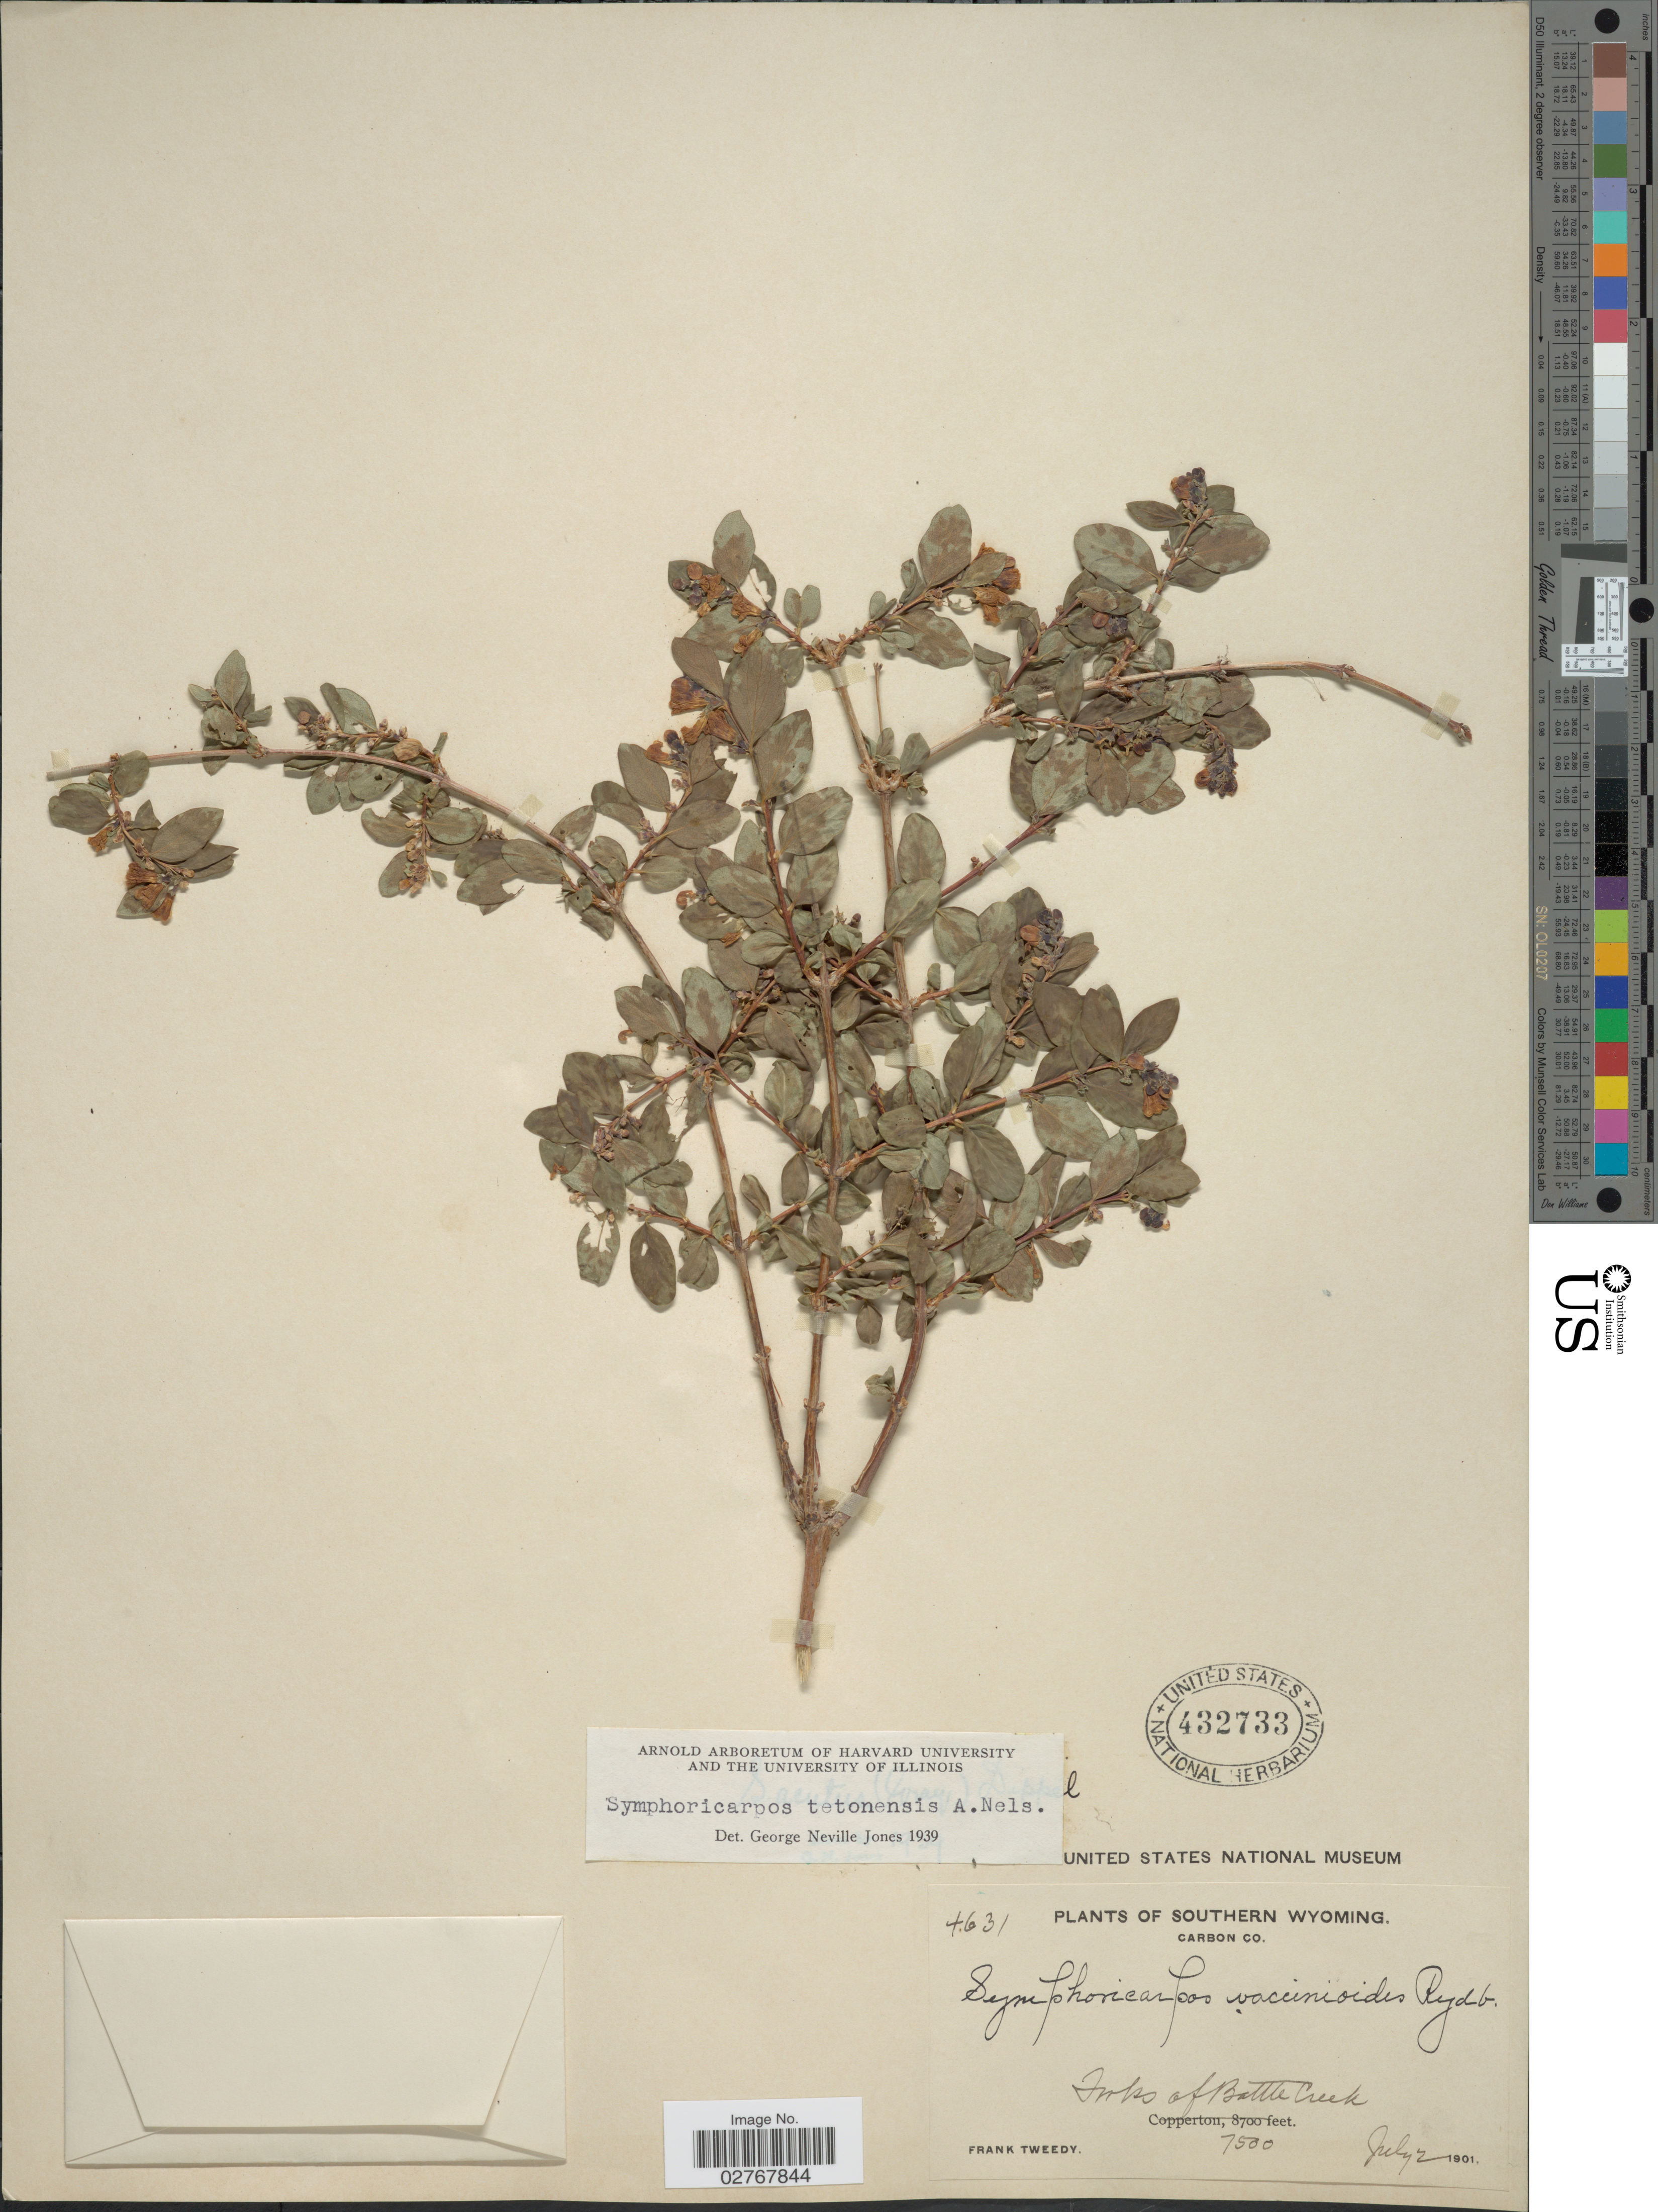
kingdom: Plantae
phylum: Tracheophyta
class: Magnoliopsida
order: Dipsacales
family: Caprifoliaceae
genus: Symphoricarpos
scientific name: Symphoricarpos tetonensis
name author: A. Nelson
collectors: F. Tweedy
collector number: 4631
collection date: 1901-07-02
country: United States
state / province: Wyoming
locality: Southern Wyoming, Carbon Co., Forks of Battle Creek.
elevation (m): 2286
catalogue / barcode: US 432733